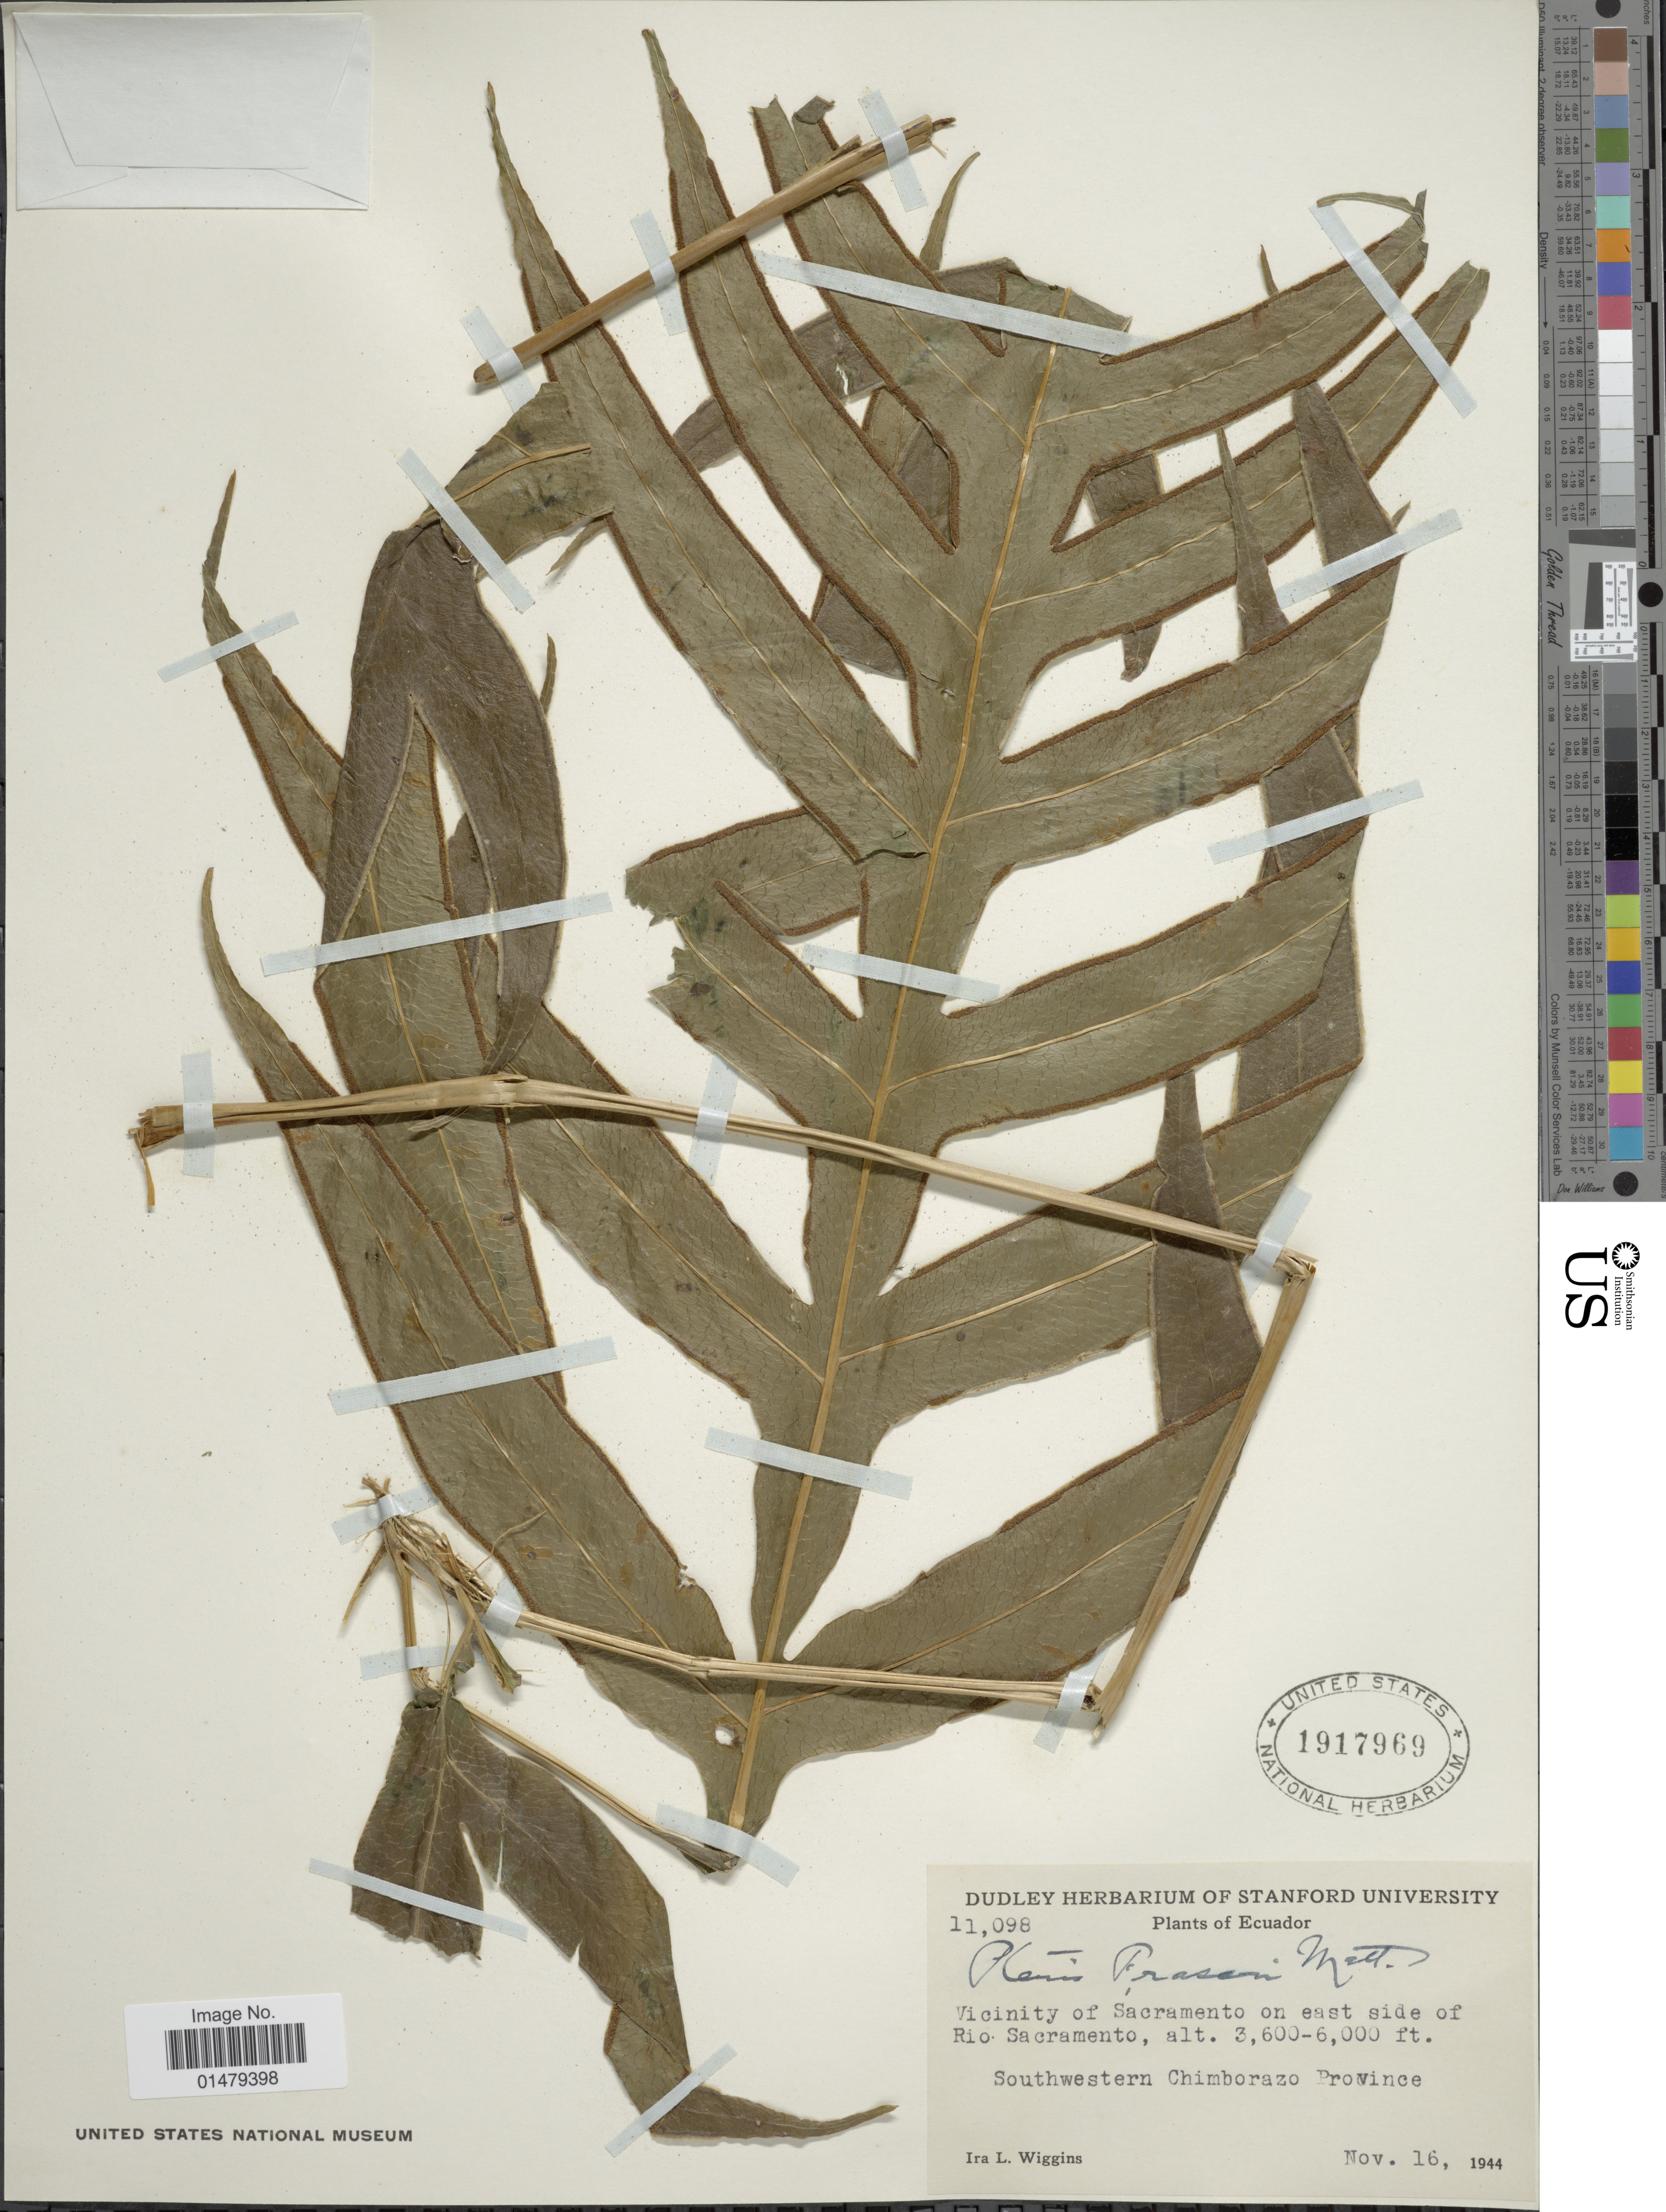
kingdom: Plantae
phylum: Tracheophyta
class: Polypodiopsida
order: Polypodiales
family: Pteridaceae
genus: Pteris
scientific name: Pteris fraseri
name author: Mett. ex Kuhn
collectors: I. L. Wiggins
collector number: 11098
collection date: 1944-11-16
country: Ecuador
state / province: Chimborazo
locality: Vicinity of Sacramento on east side of Rio Sacramento. Southwestern Chimborazo Province.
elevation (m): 1097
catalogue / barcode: US 1917969